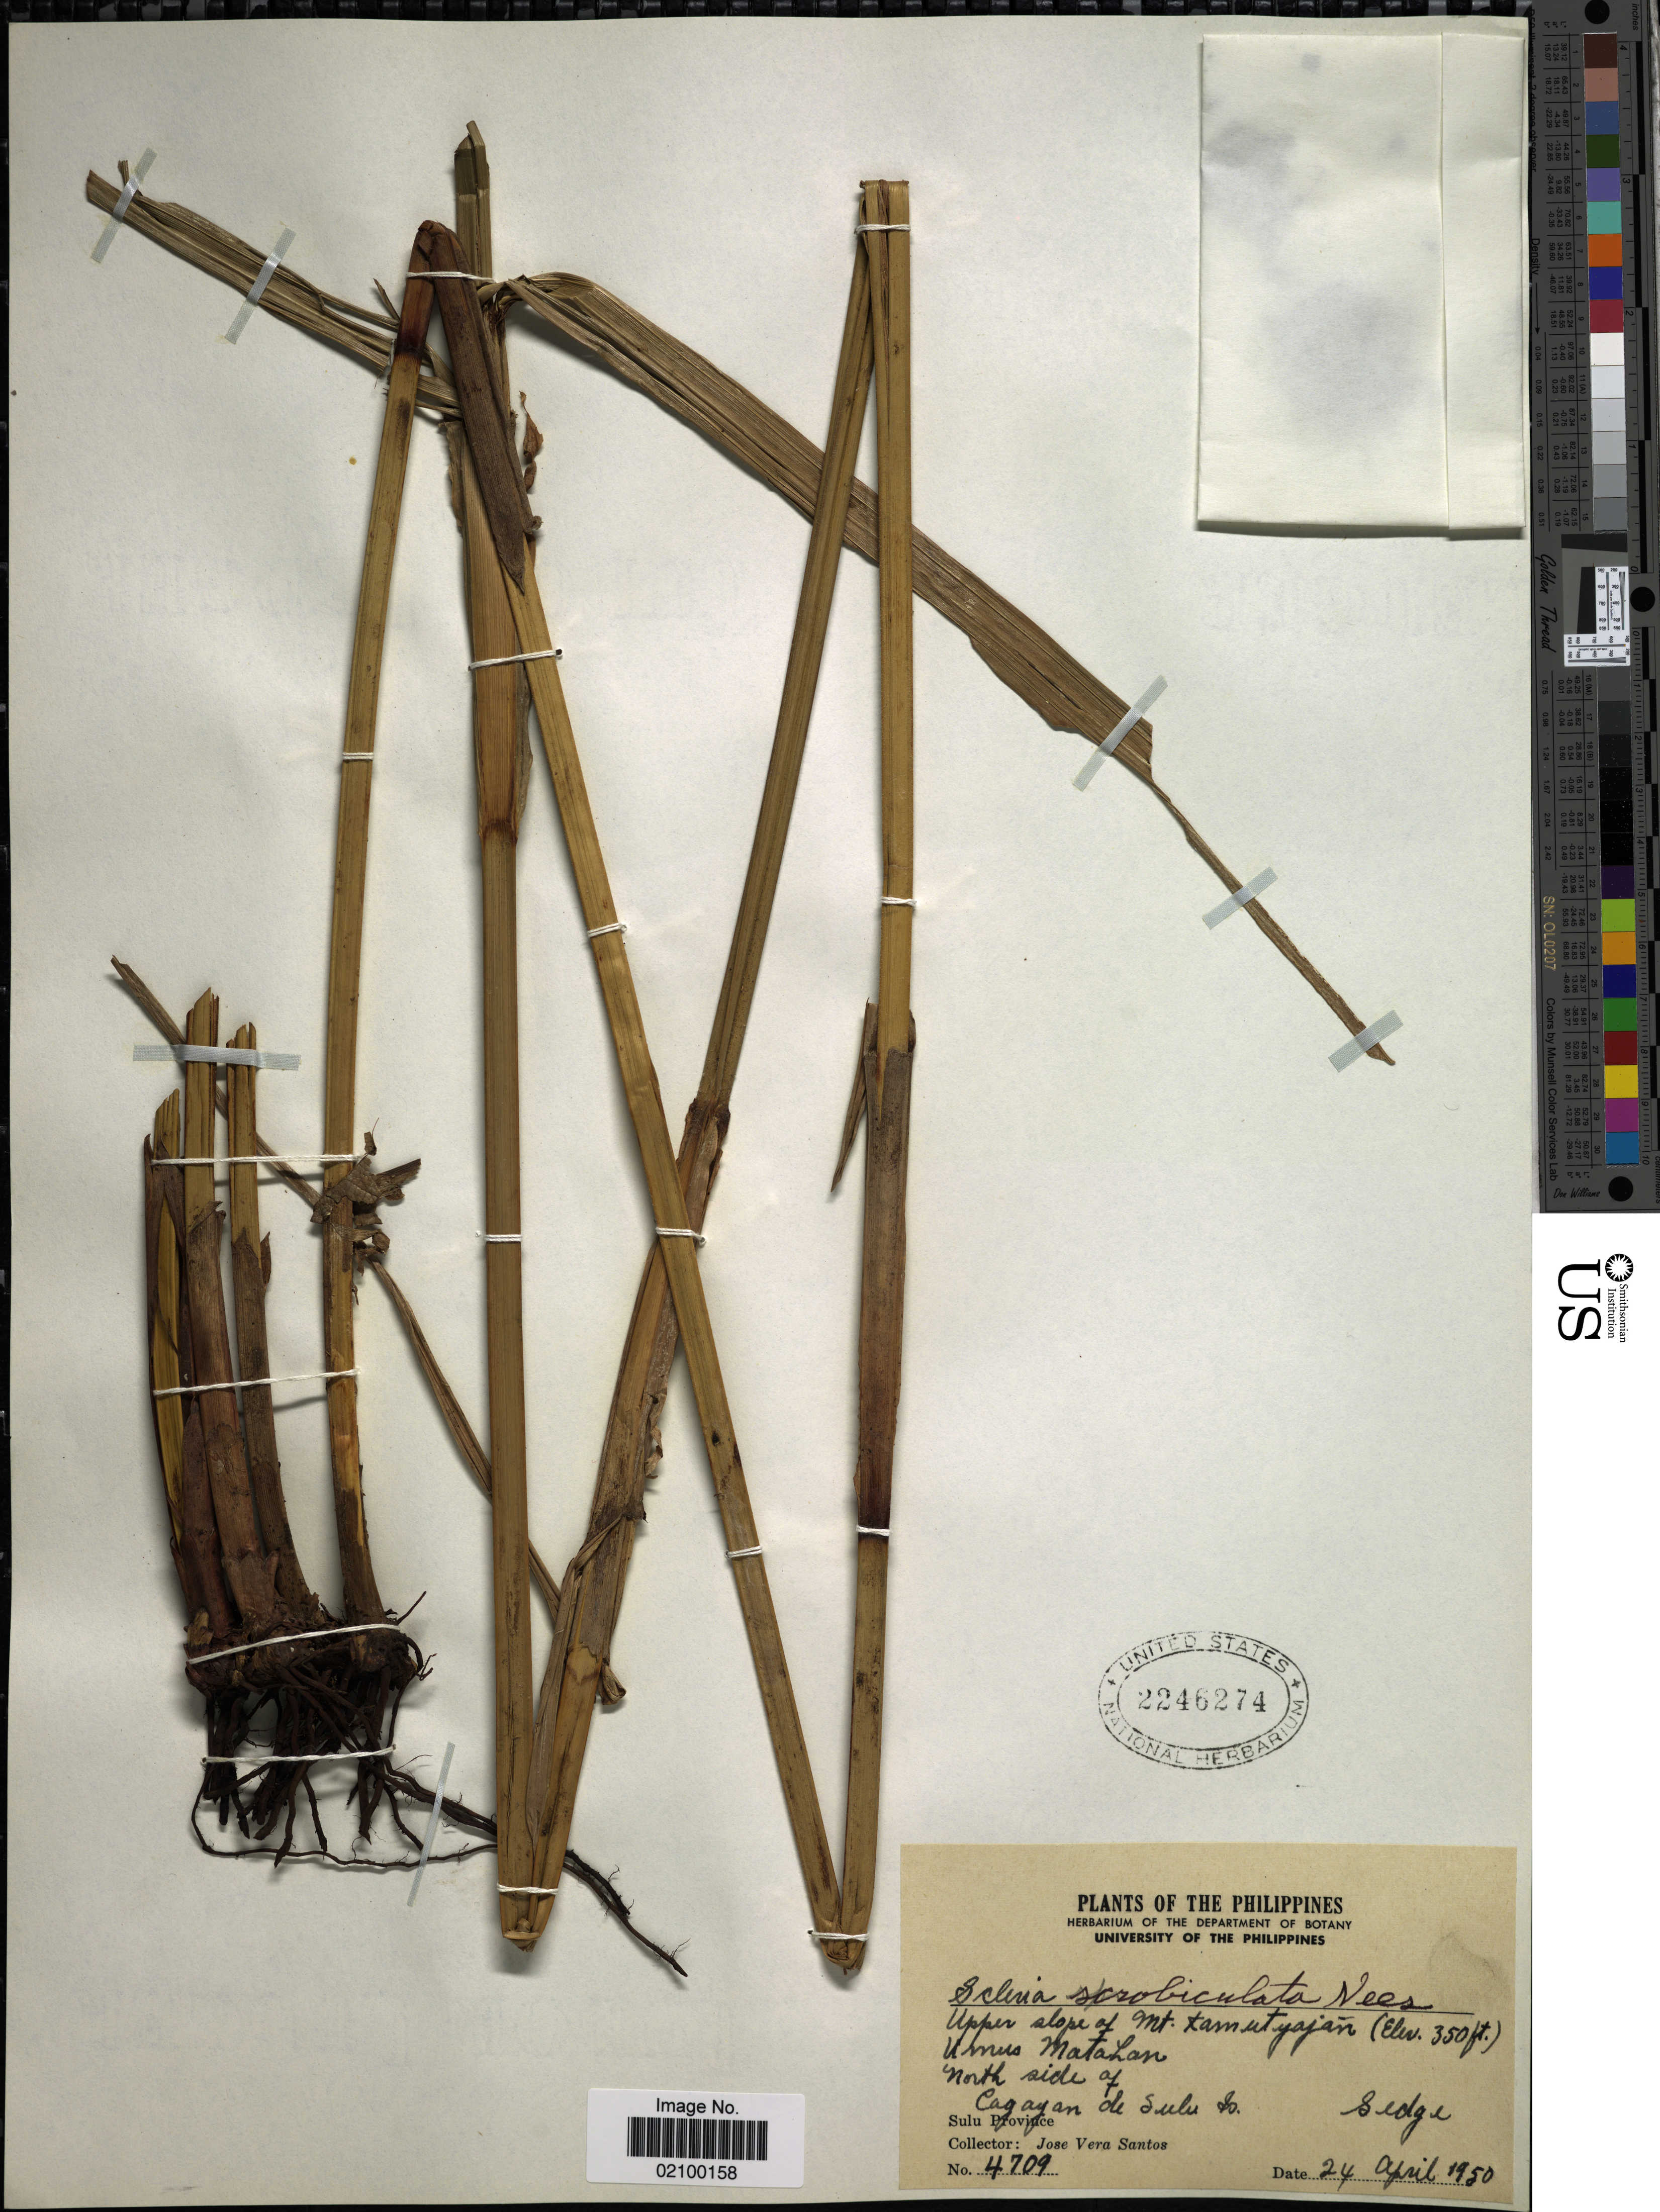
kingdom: Plantae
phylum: Tracheophyta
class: Liliopsida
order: Poales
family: Cyperaceae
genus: Scleria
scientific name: Scleria scrobiculata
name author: Nees & Meyen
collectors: J. V. Santos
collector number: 4709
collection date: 1950-04-24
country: Philippines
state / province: Muslim Mindanao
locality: Upper slope of Mt. Kamutyajan. Umus Matahan. North side of Cagayan de Sulu Is. Sulu Province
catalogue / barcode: US 2246274